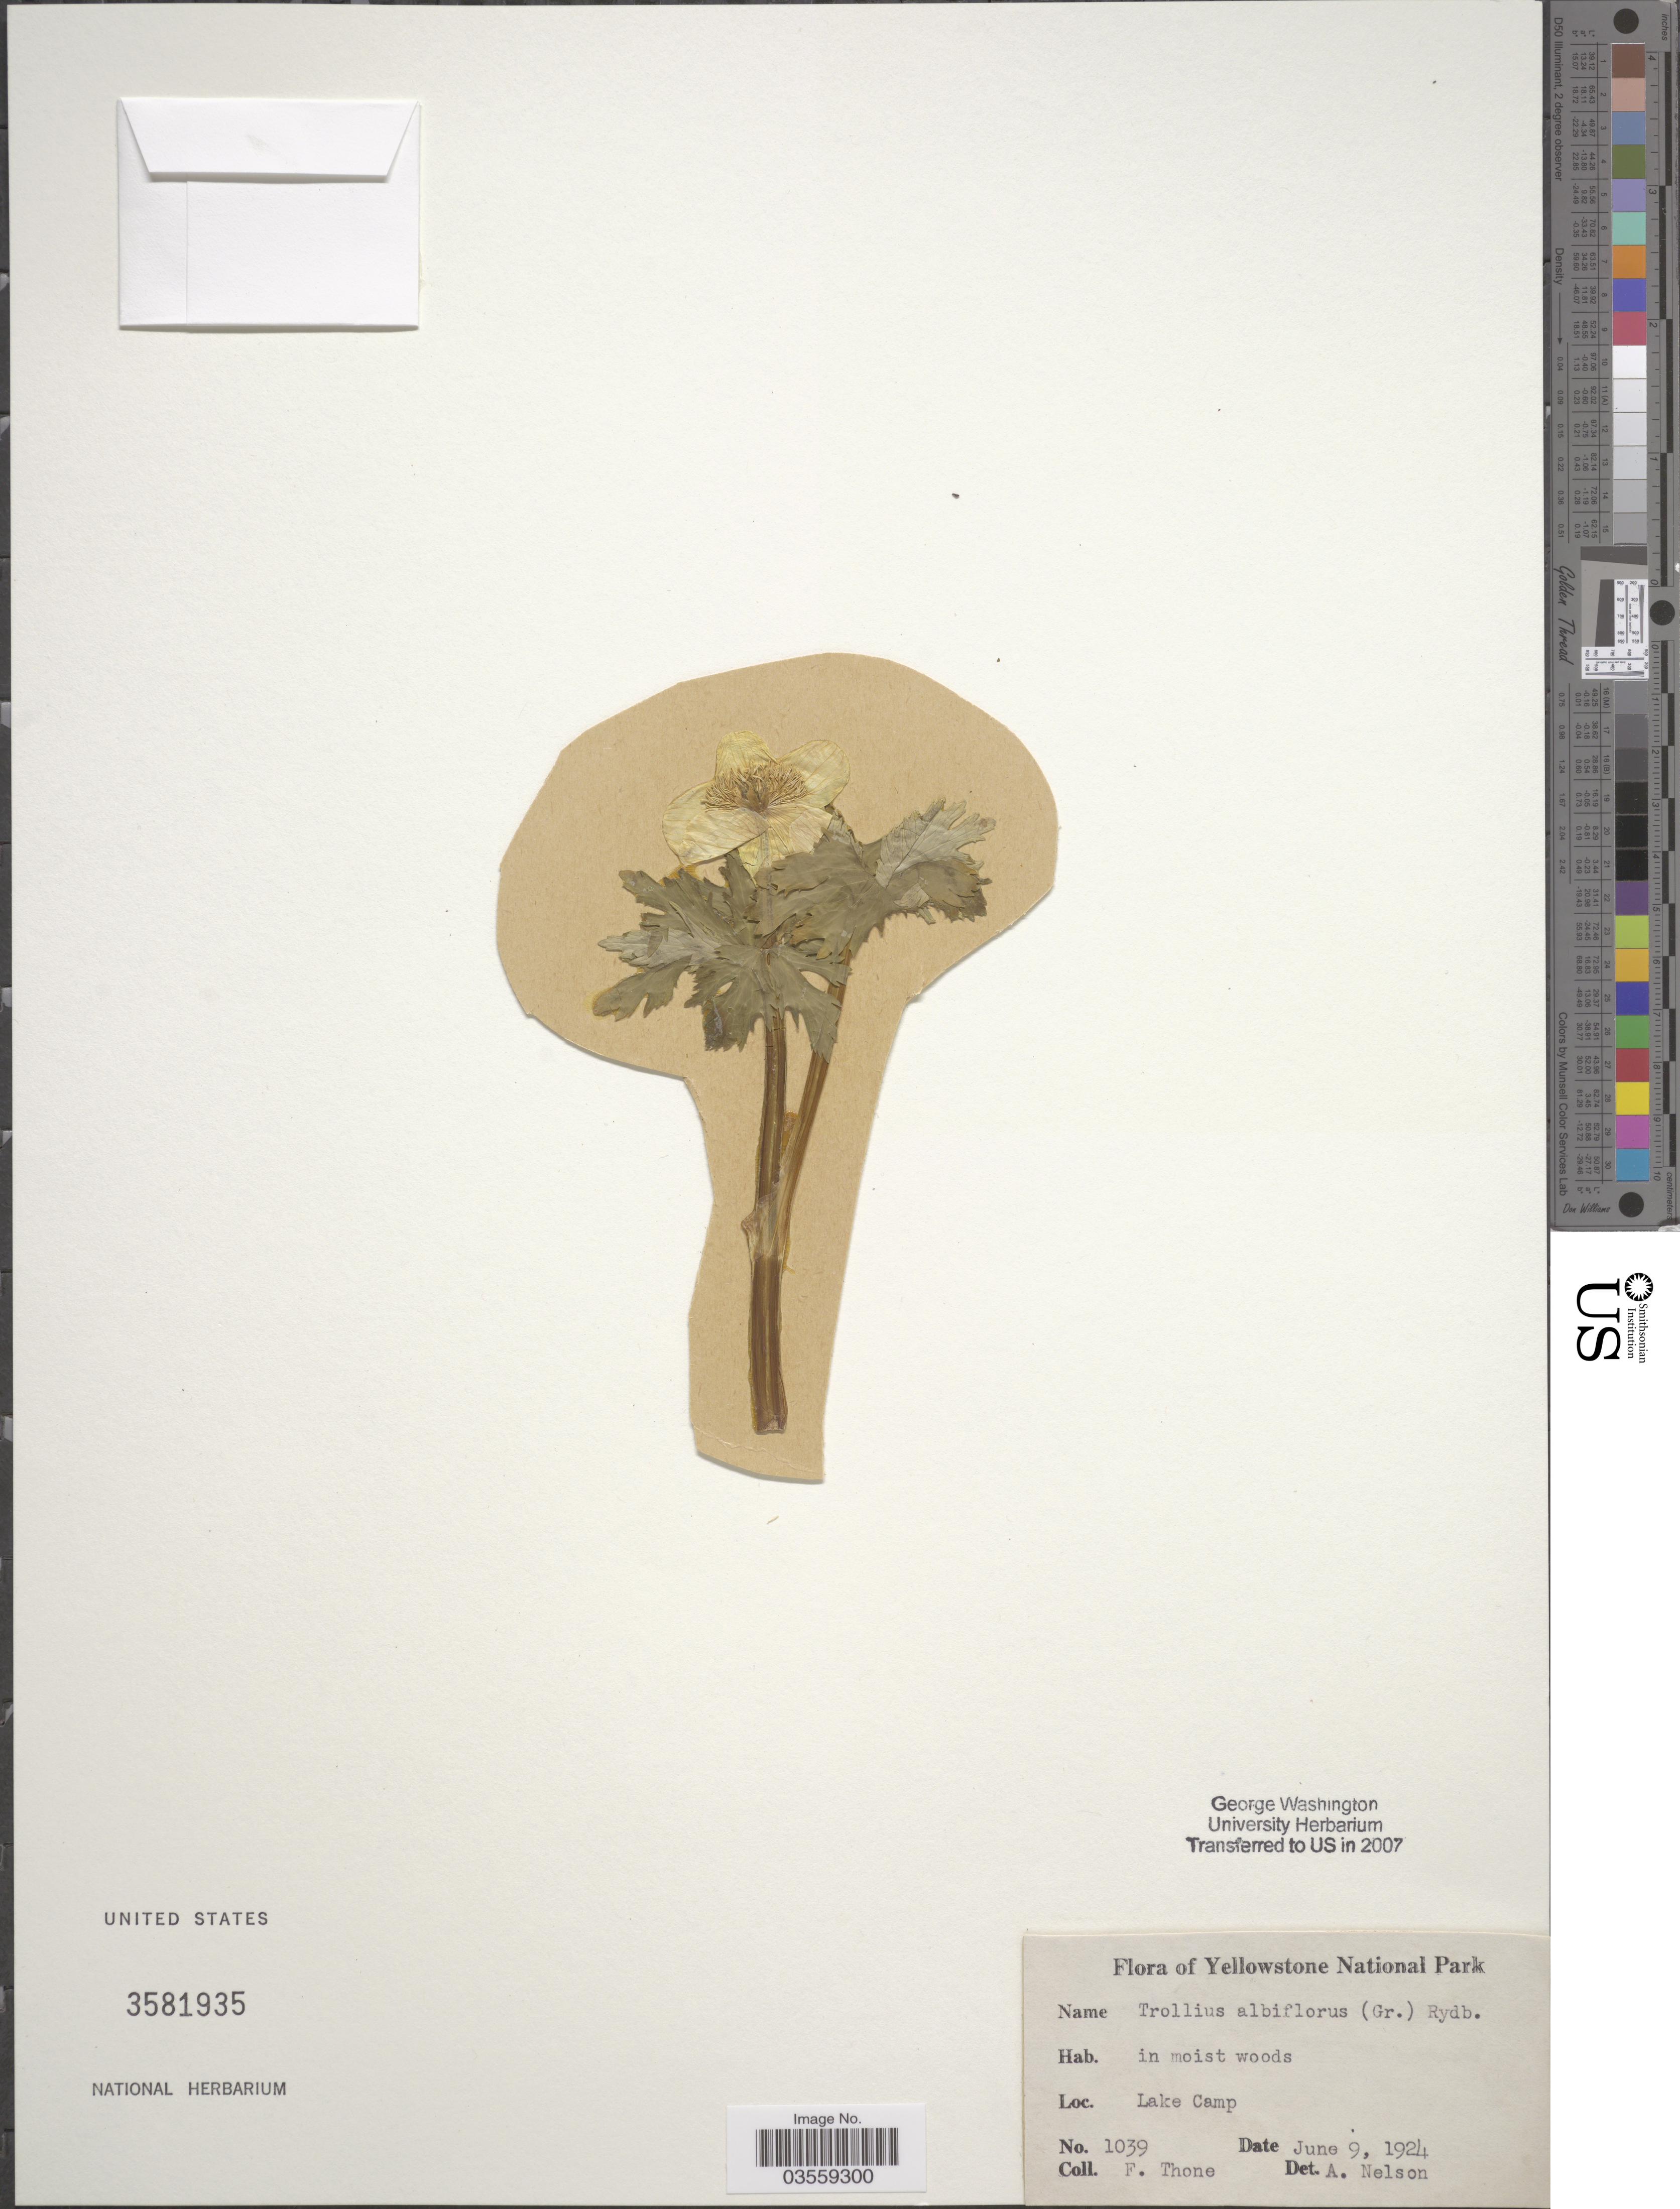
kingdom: Plantae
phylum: Tracheophyta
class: Magnoliopsida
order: Ranunculales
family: Ranunculaceae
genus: Trollius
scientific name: Trollius albiflorus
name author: (A. Gray) Rydb.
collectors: F. Thone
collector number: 1039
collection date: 1924-06-09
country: United States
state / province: Wyoming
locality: Yellowstone National Park. Lake Camp.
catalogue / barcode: US 3581935